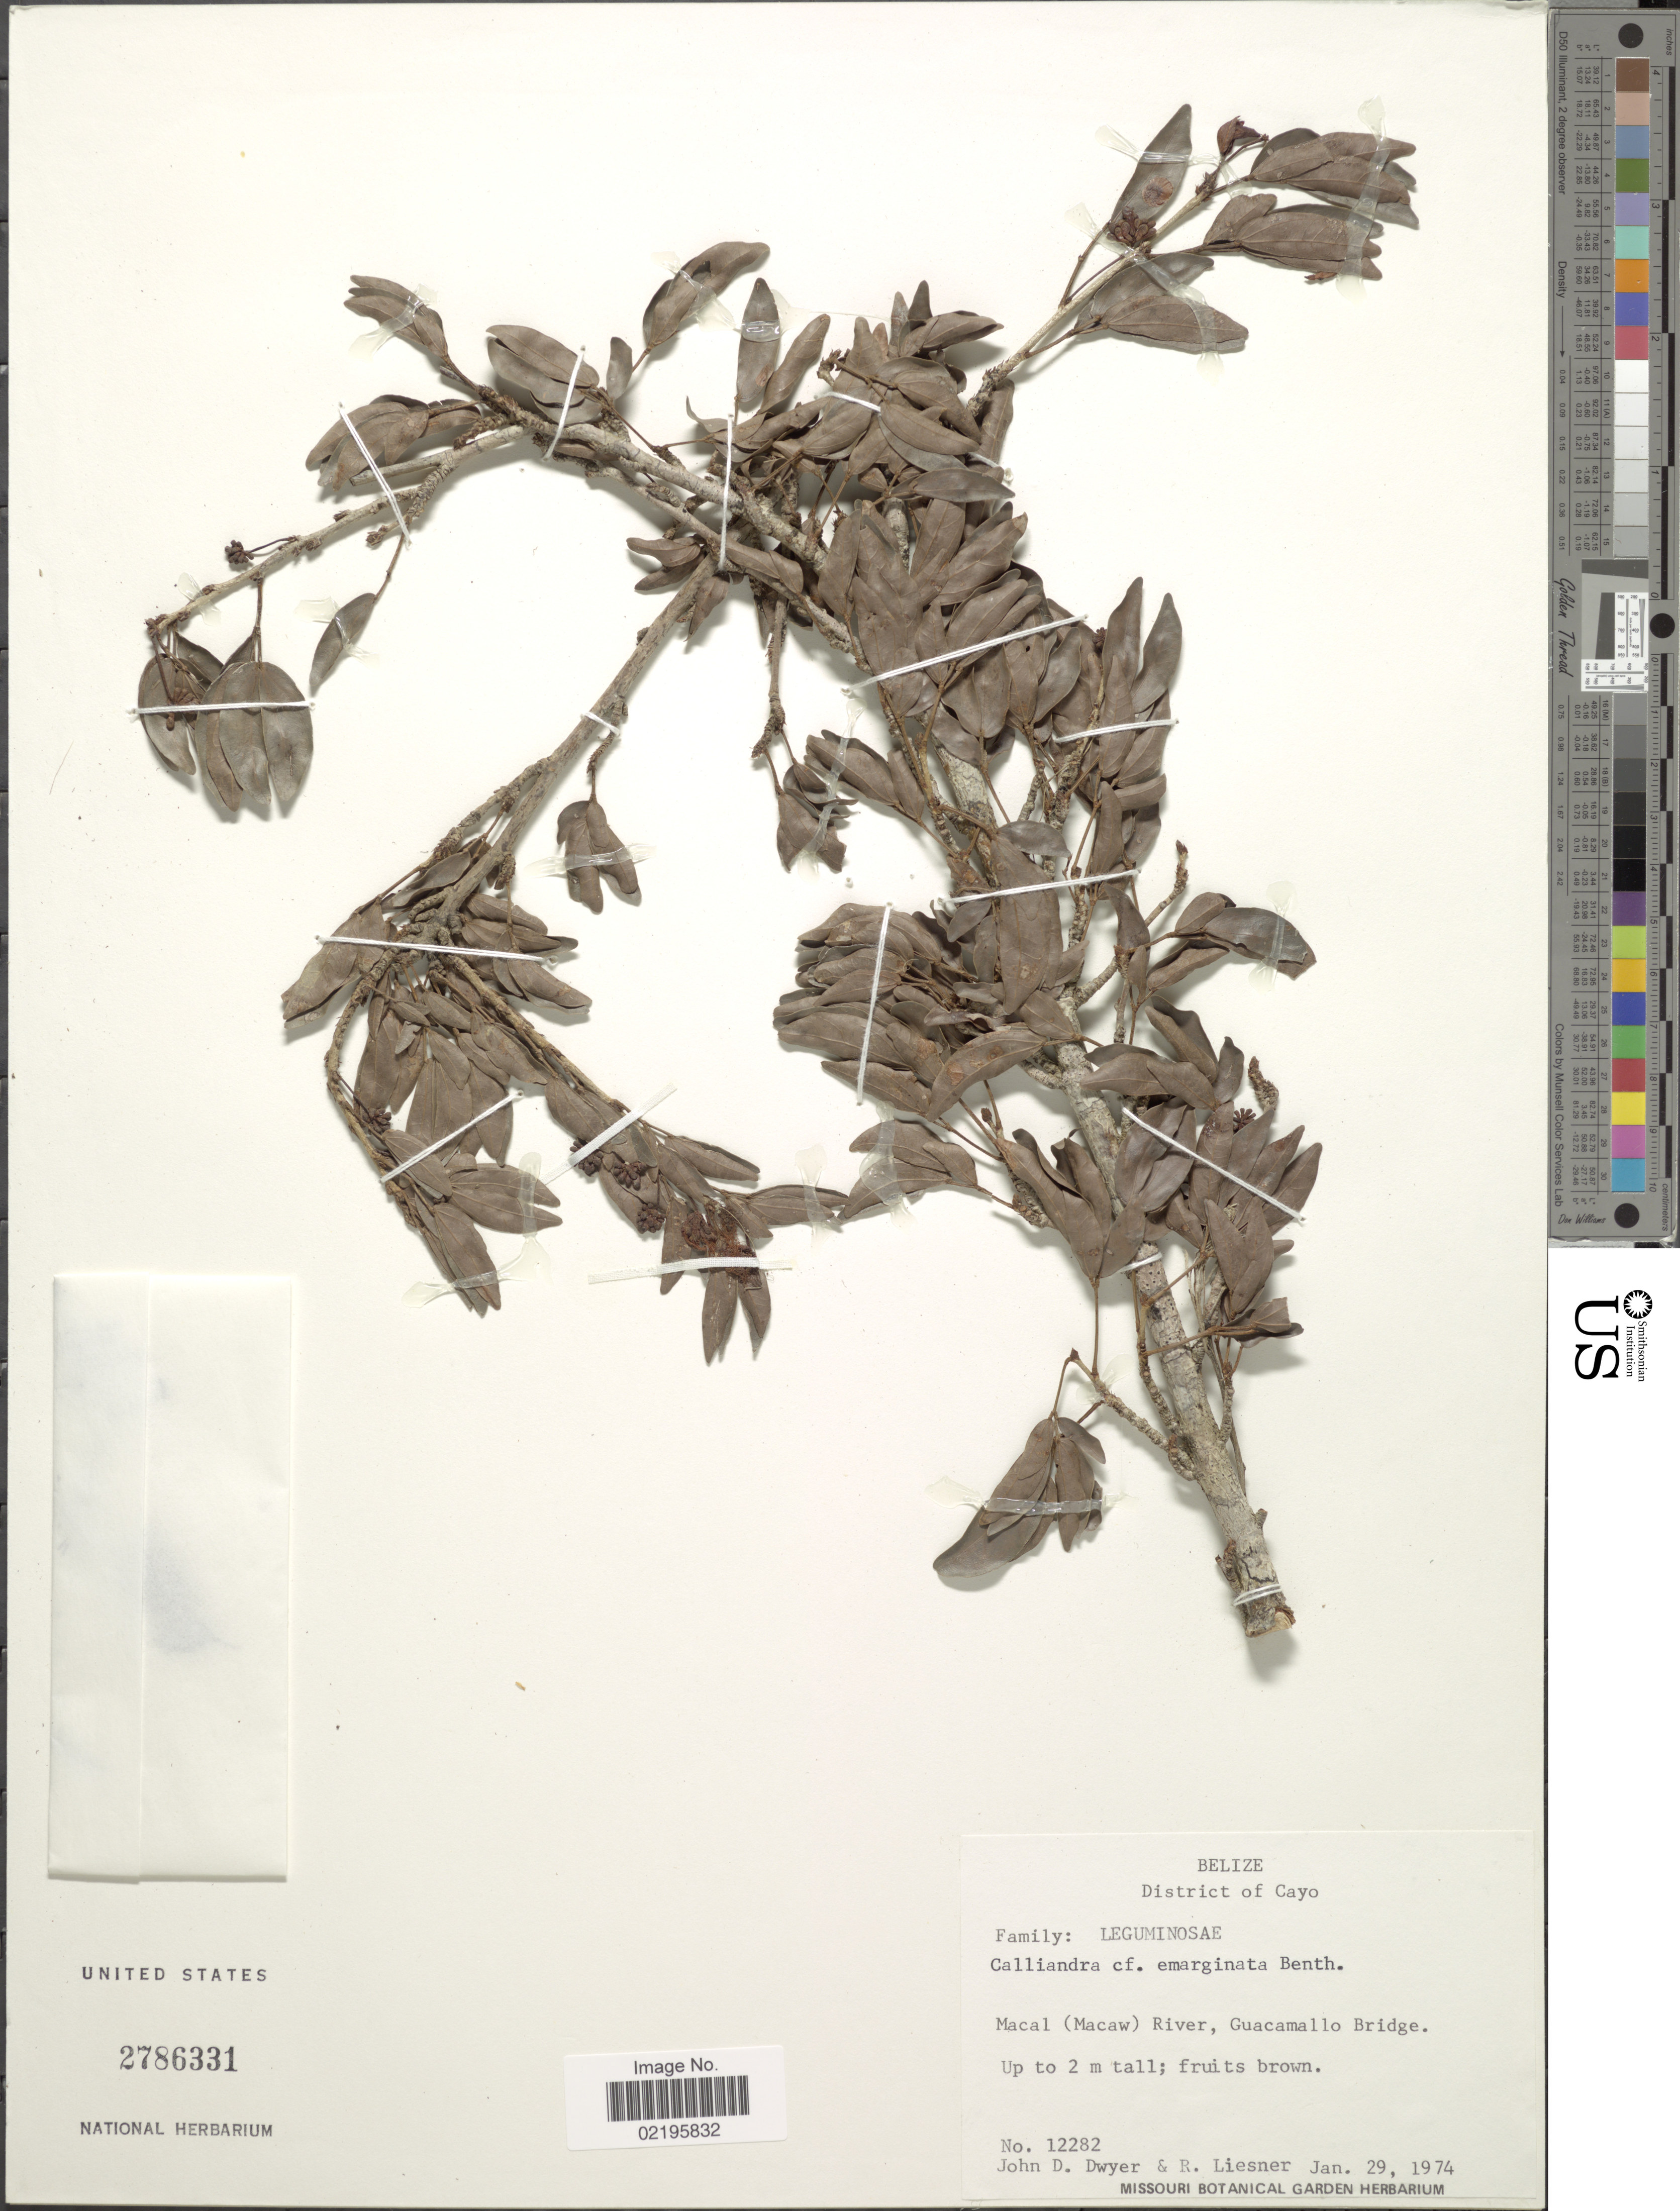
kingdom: Plantae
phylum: Tracheophyta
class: Magnoliopsida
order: Fabales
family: Fabaceae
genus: Calliandra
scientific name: Calliandra emarginata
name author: (Willd.) Benth.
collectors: J. D. Dwyer & R. L. Liesner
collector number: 12282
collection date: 1974-01-29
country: Belize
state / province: Cayo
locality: District of Cayo, Macal (Macaw) River, Guacamallo Bridge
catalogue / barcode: US 2786331